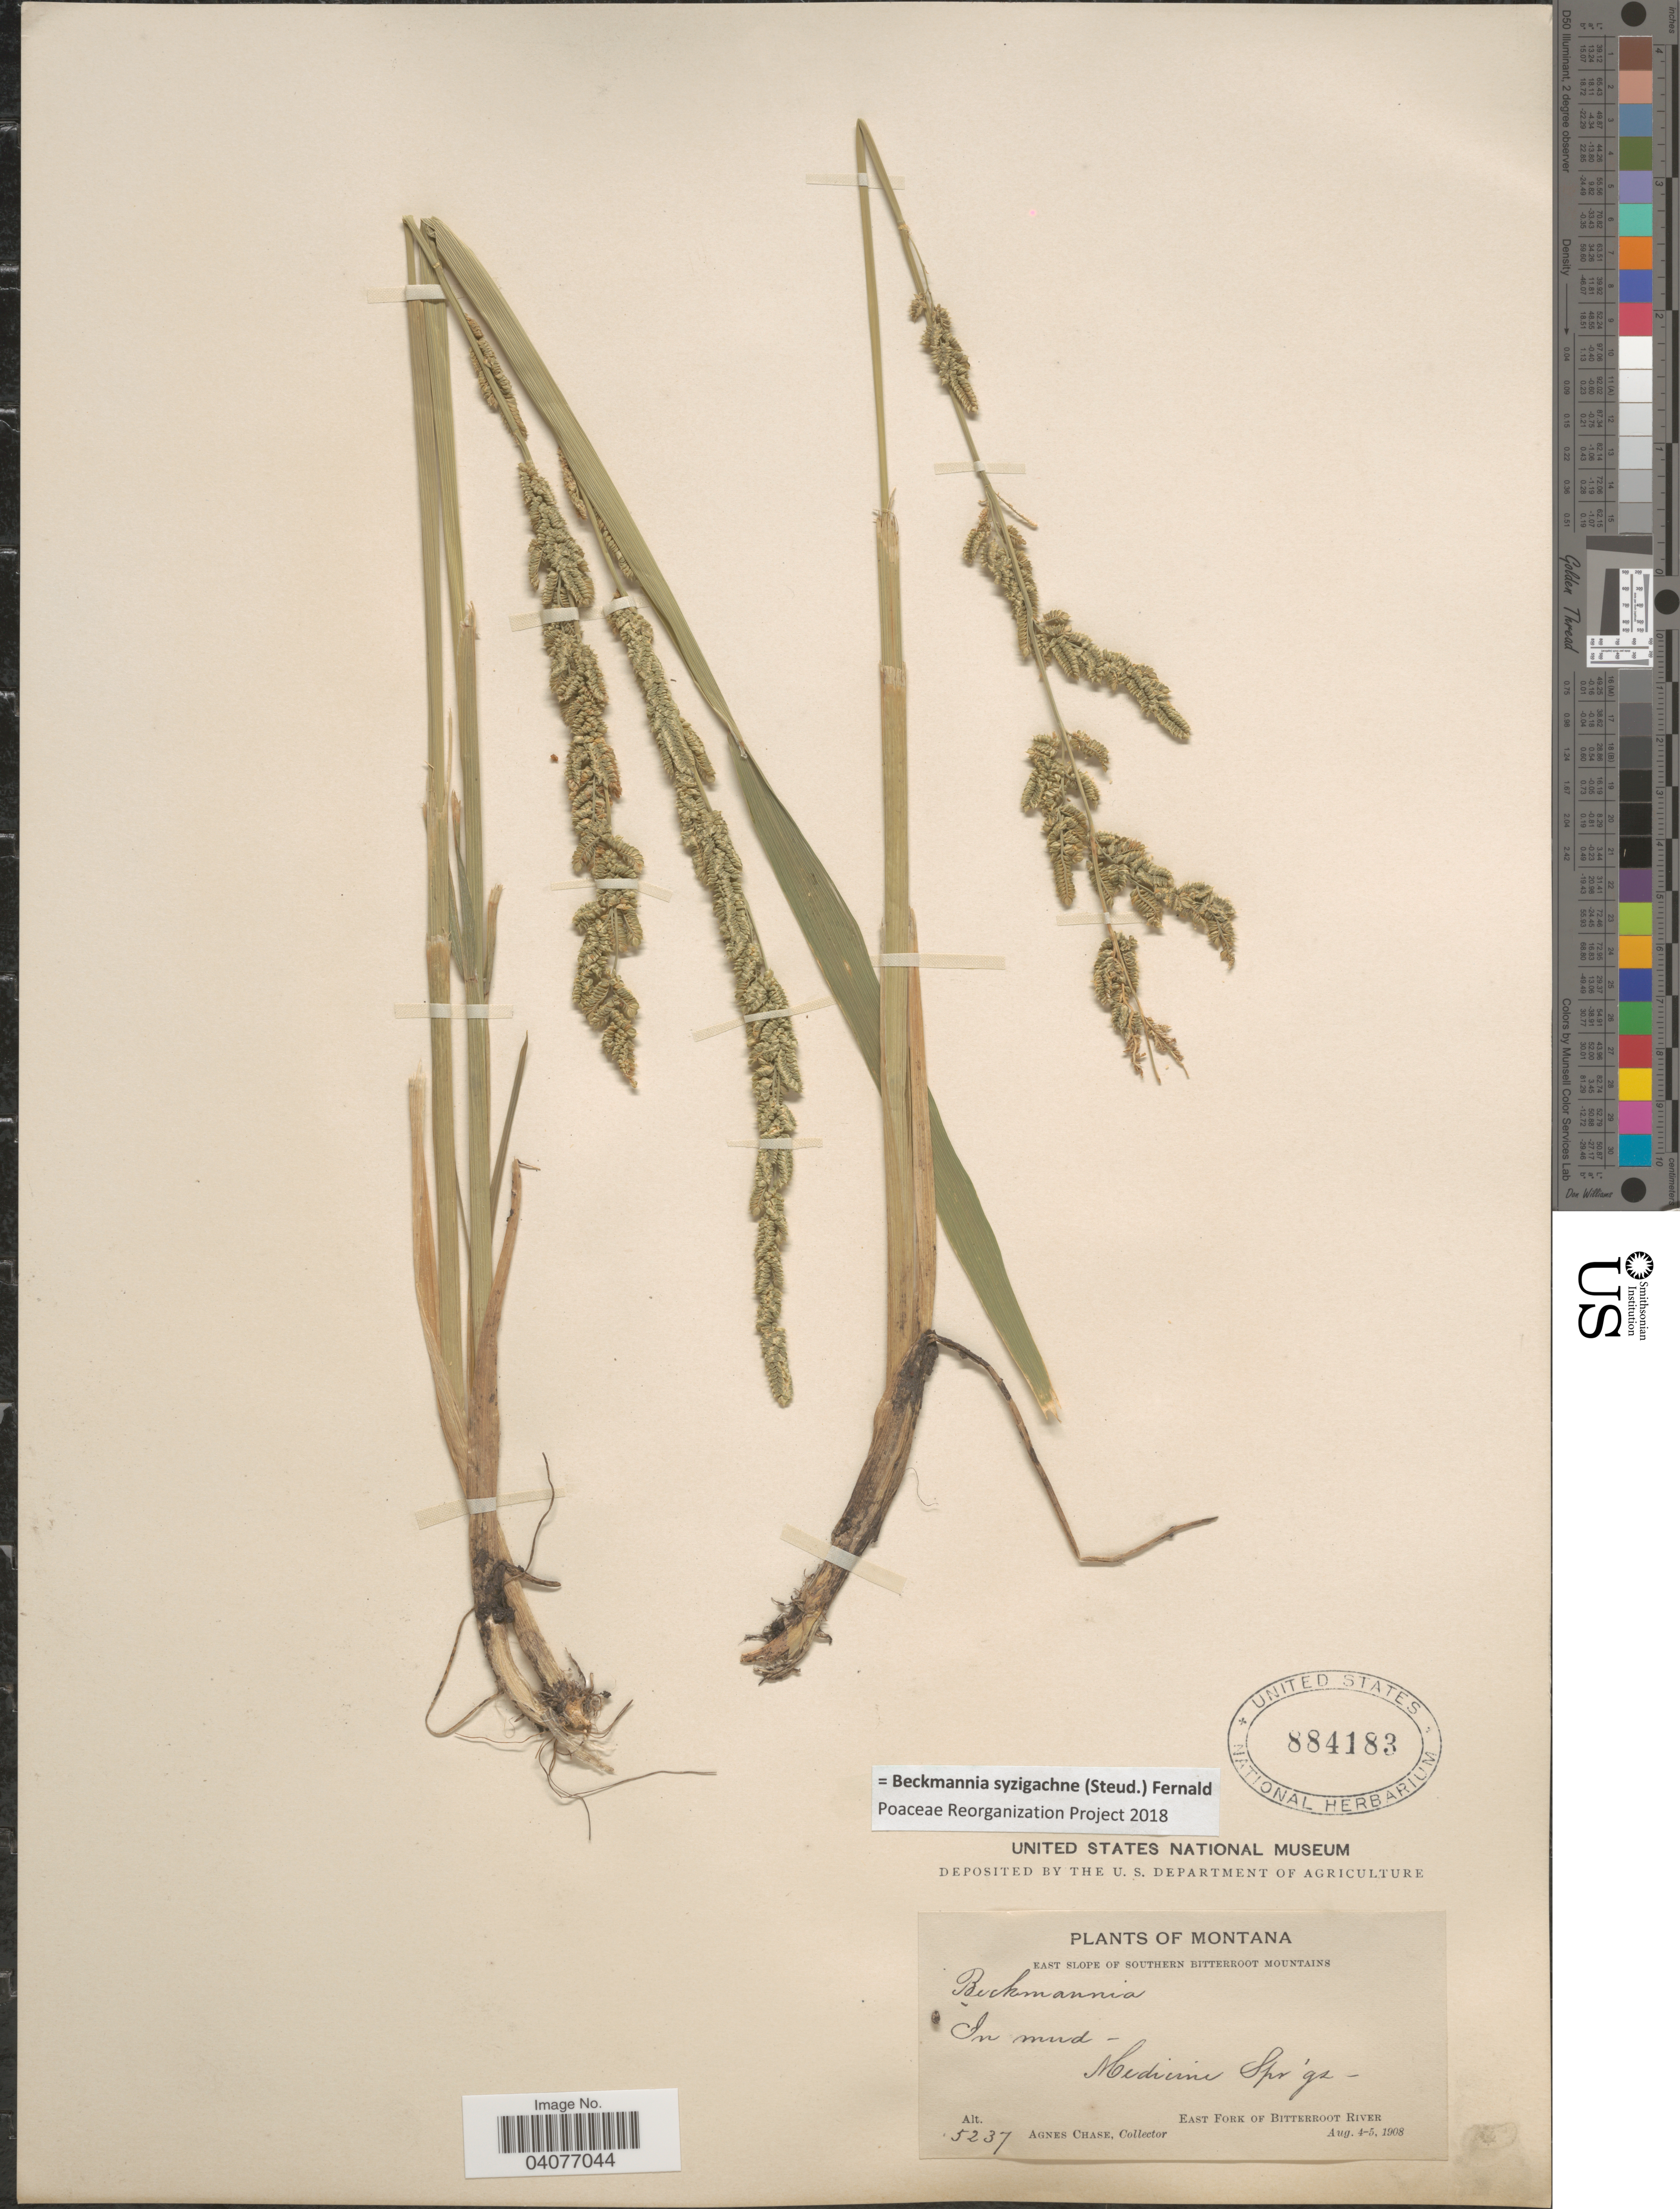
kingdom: Plantae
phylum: Tracheophyta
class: Liliopsida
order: Poales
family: Poaceae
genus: Beckmannia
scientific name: Beckmannia syzigachne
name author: (Steud.) Fernald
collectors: A. Chase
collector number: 5237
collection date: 1908-08-04/1908-08-05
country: United States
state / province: Montana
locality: In mud - Medicine Spr'gs - East Fork of Bitterroot River.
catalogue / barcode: US 884183